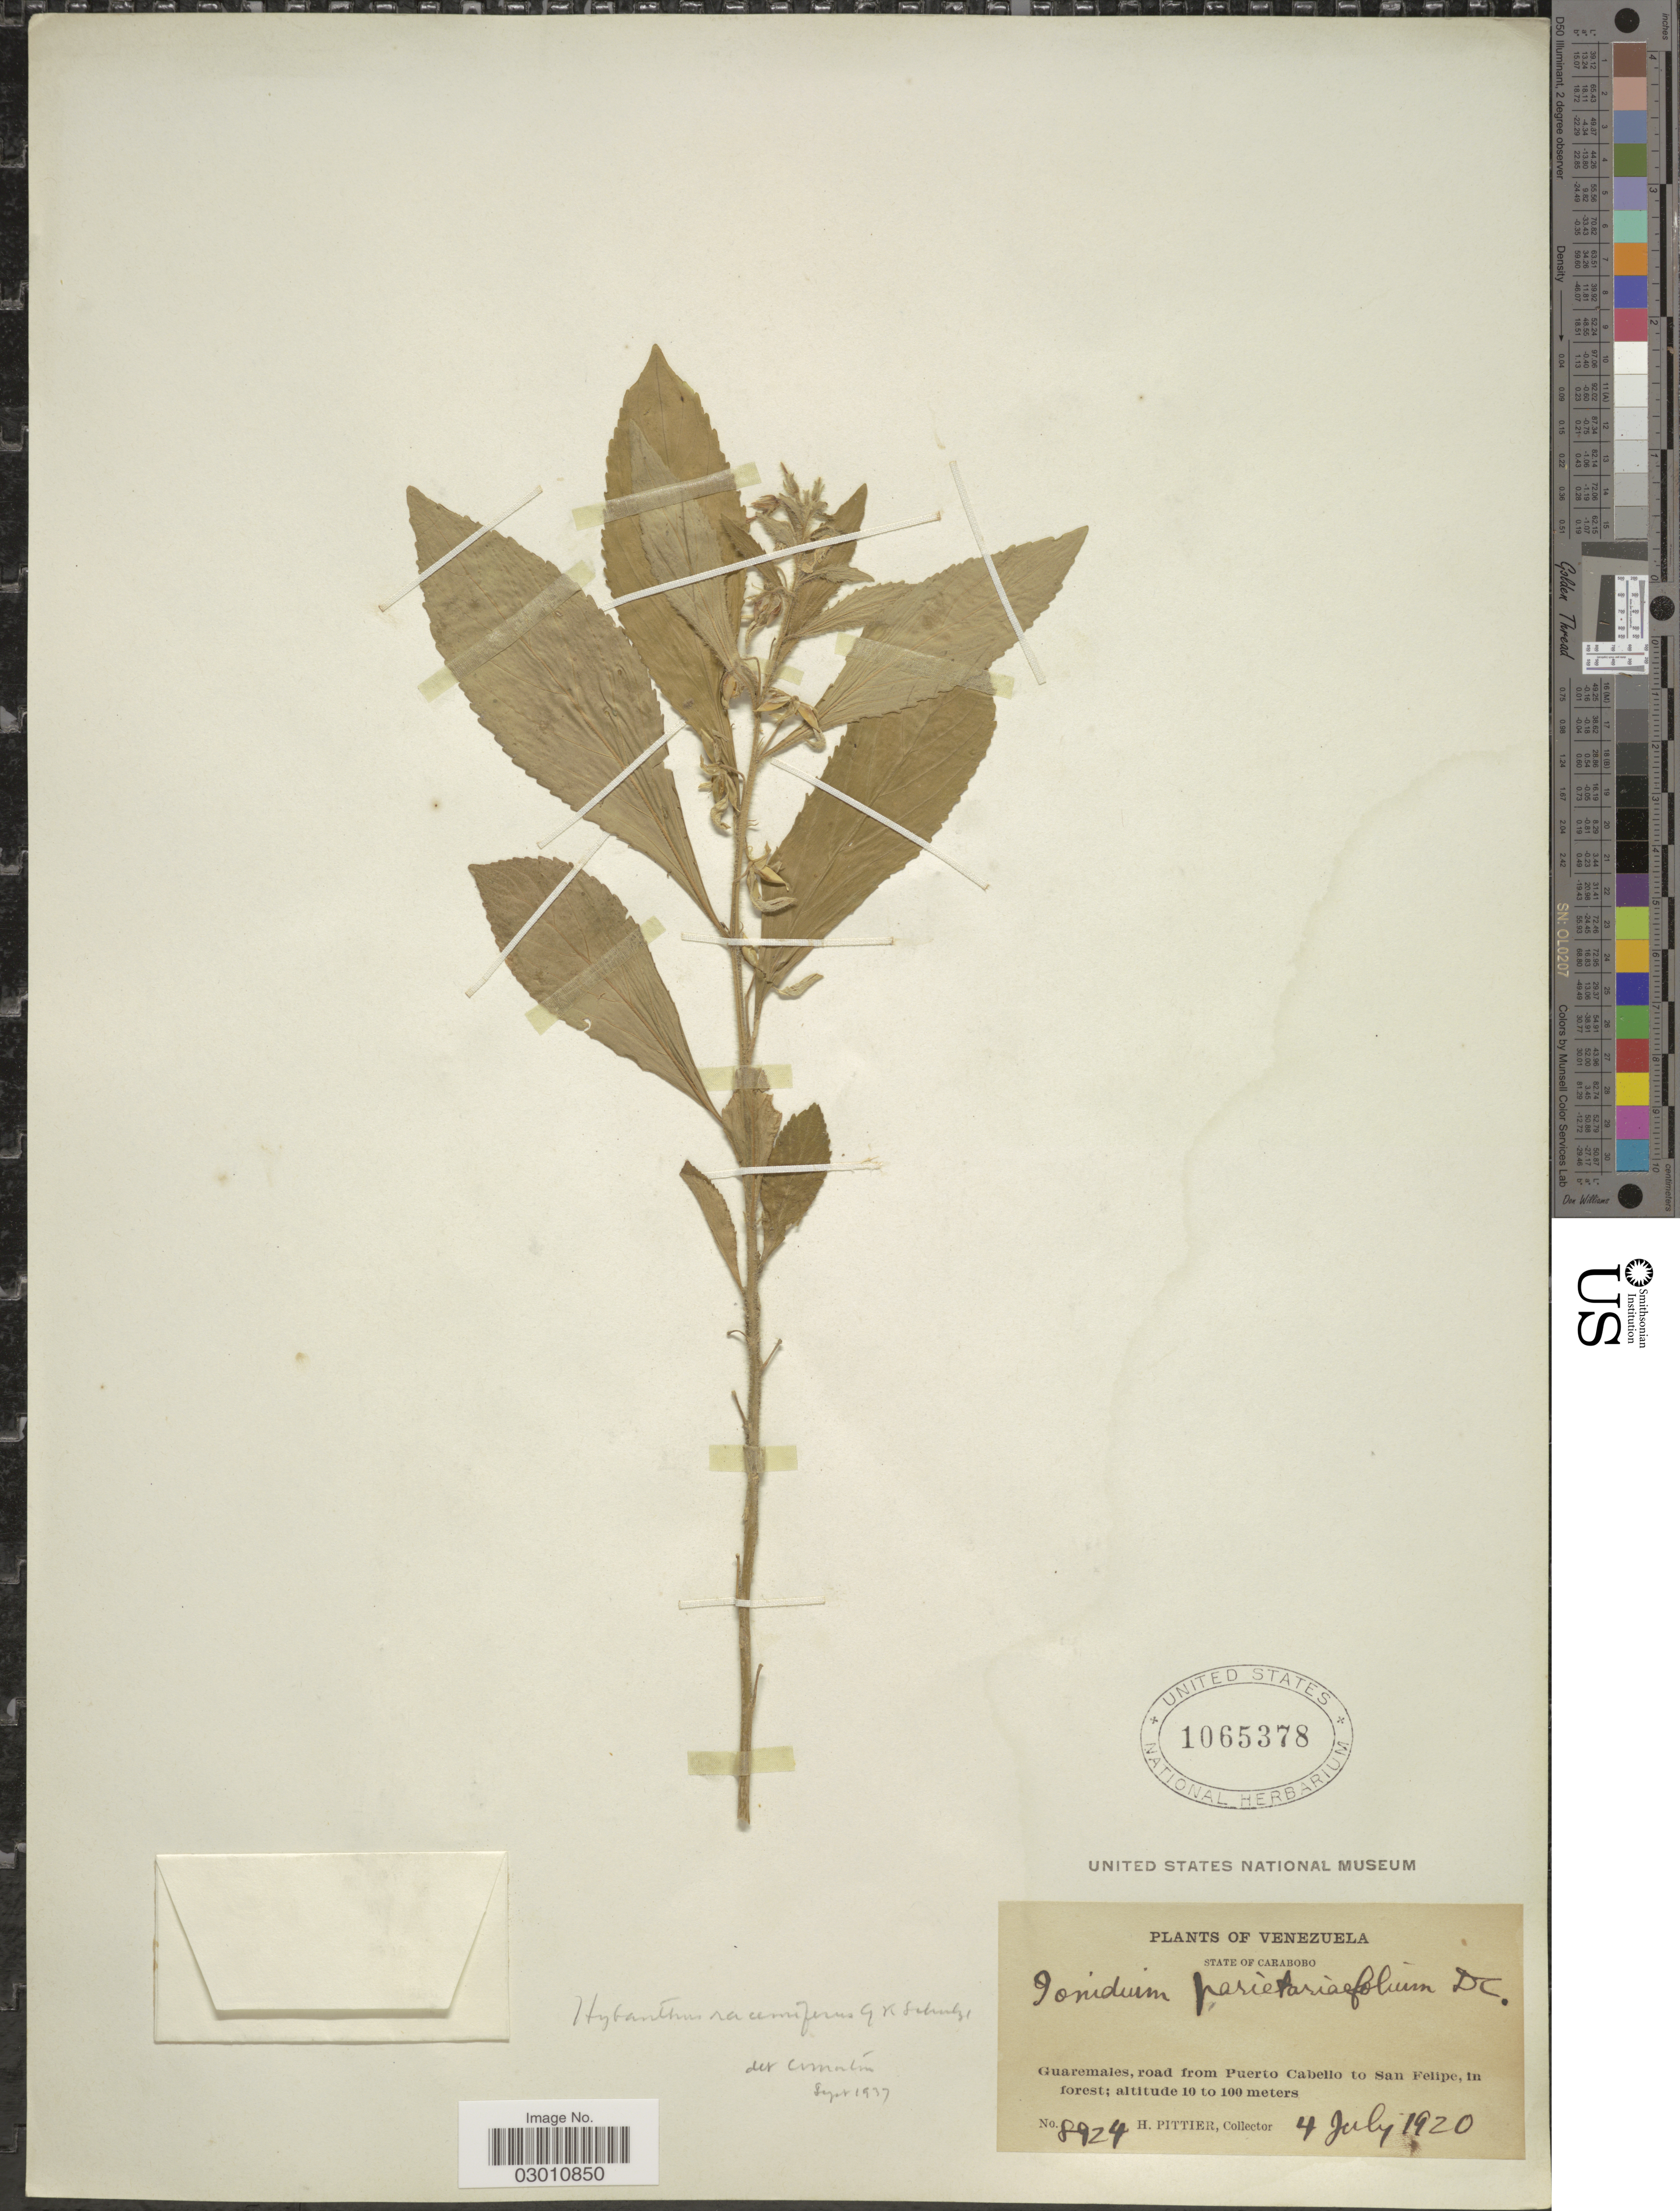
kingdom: Plantae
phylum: Tracheophyta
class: Magnoliopsida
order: Malpighiales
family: Violaceae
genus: Hybanthus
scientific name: Hybanthus racemiferus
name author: Schulze-Menz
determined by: Strong, Mark T., (BOT), Smithsonian Institution - National Museum of Natural History (UNITED STATES)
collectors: H. F. Pittier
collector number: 8924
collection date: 1920-07-04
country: Venezuela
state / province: Carabobo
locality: Guaremales, road from Puerto Cabello to San Felipe.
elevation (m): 10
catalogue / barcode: US 1065378